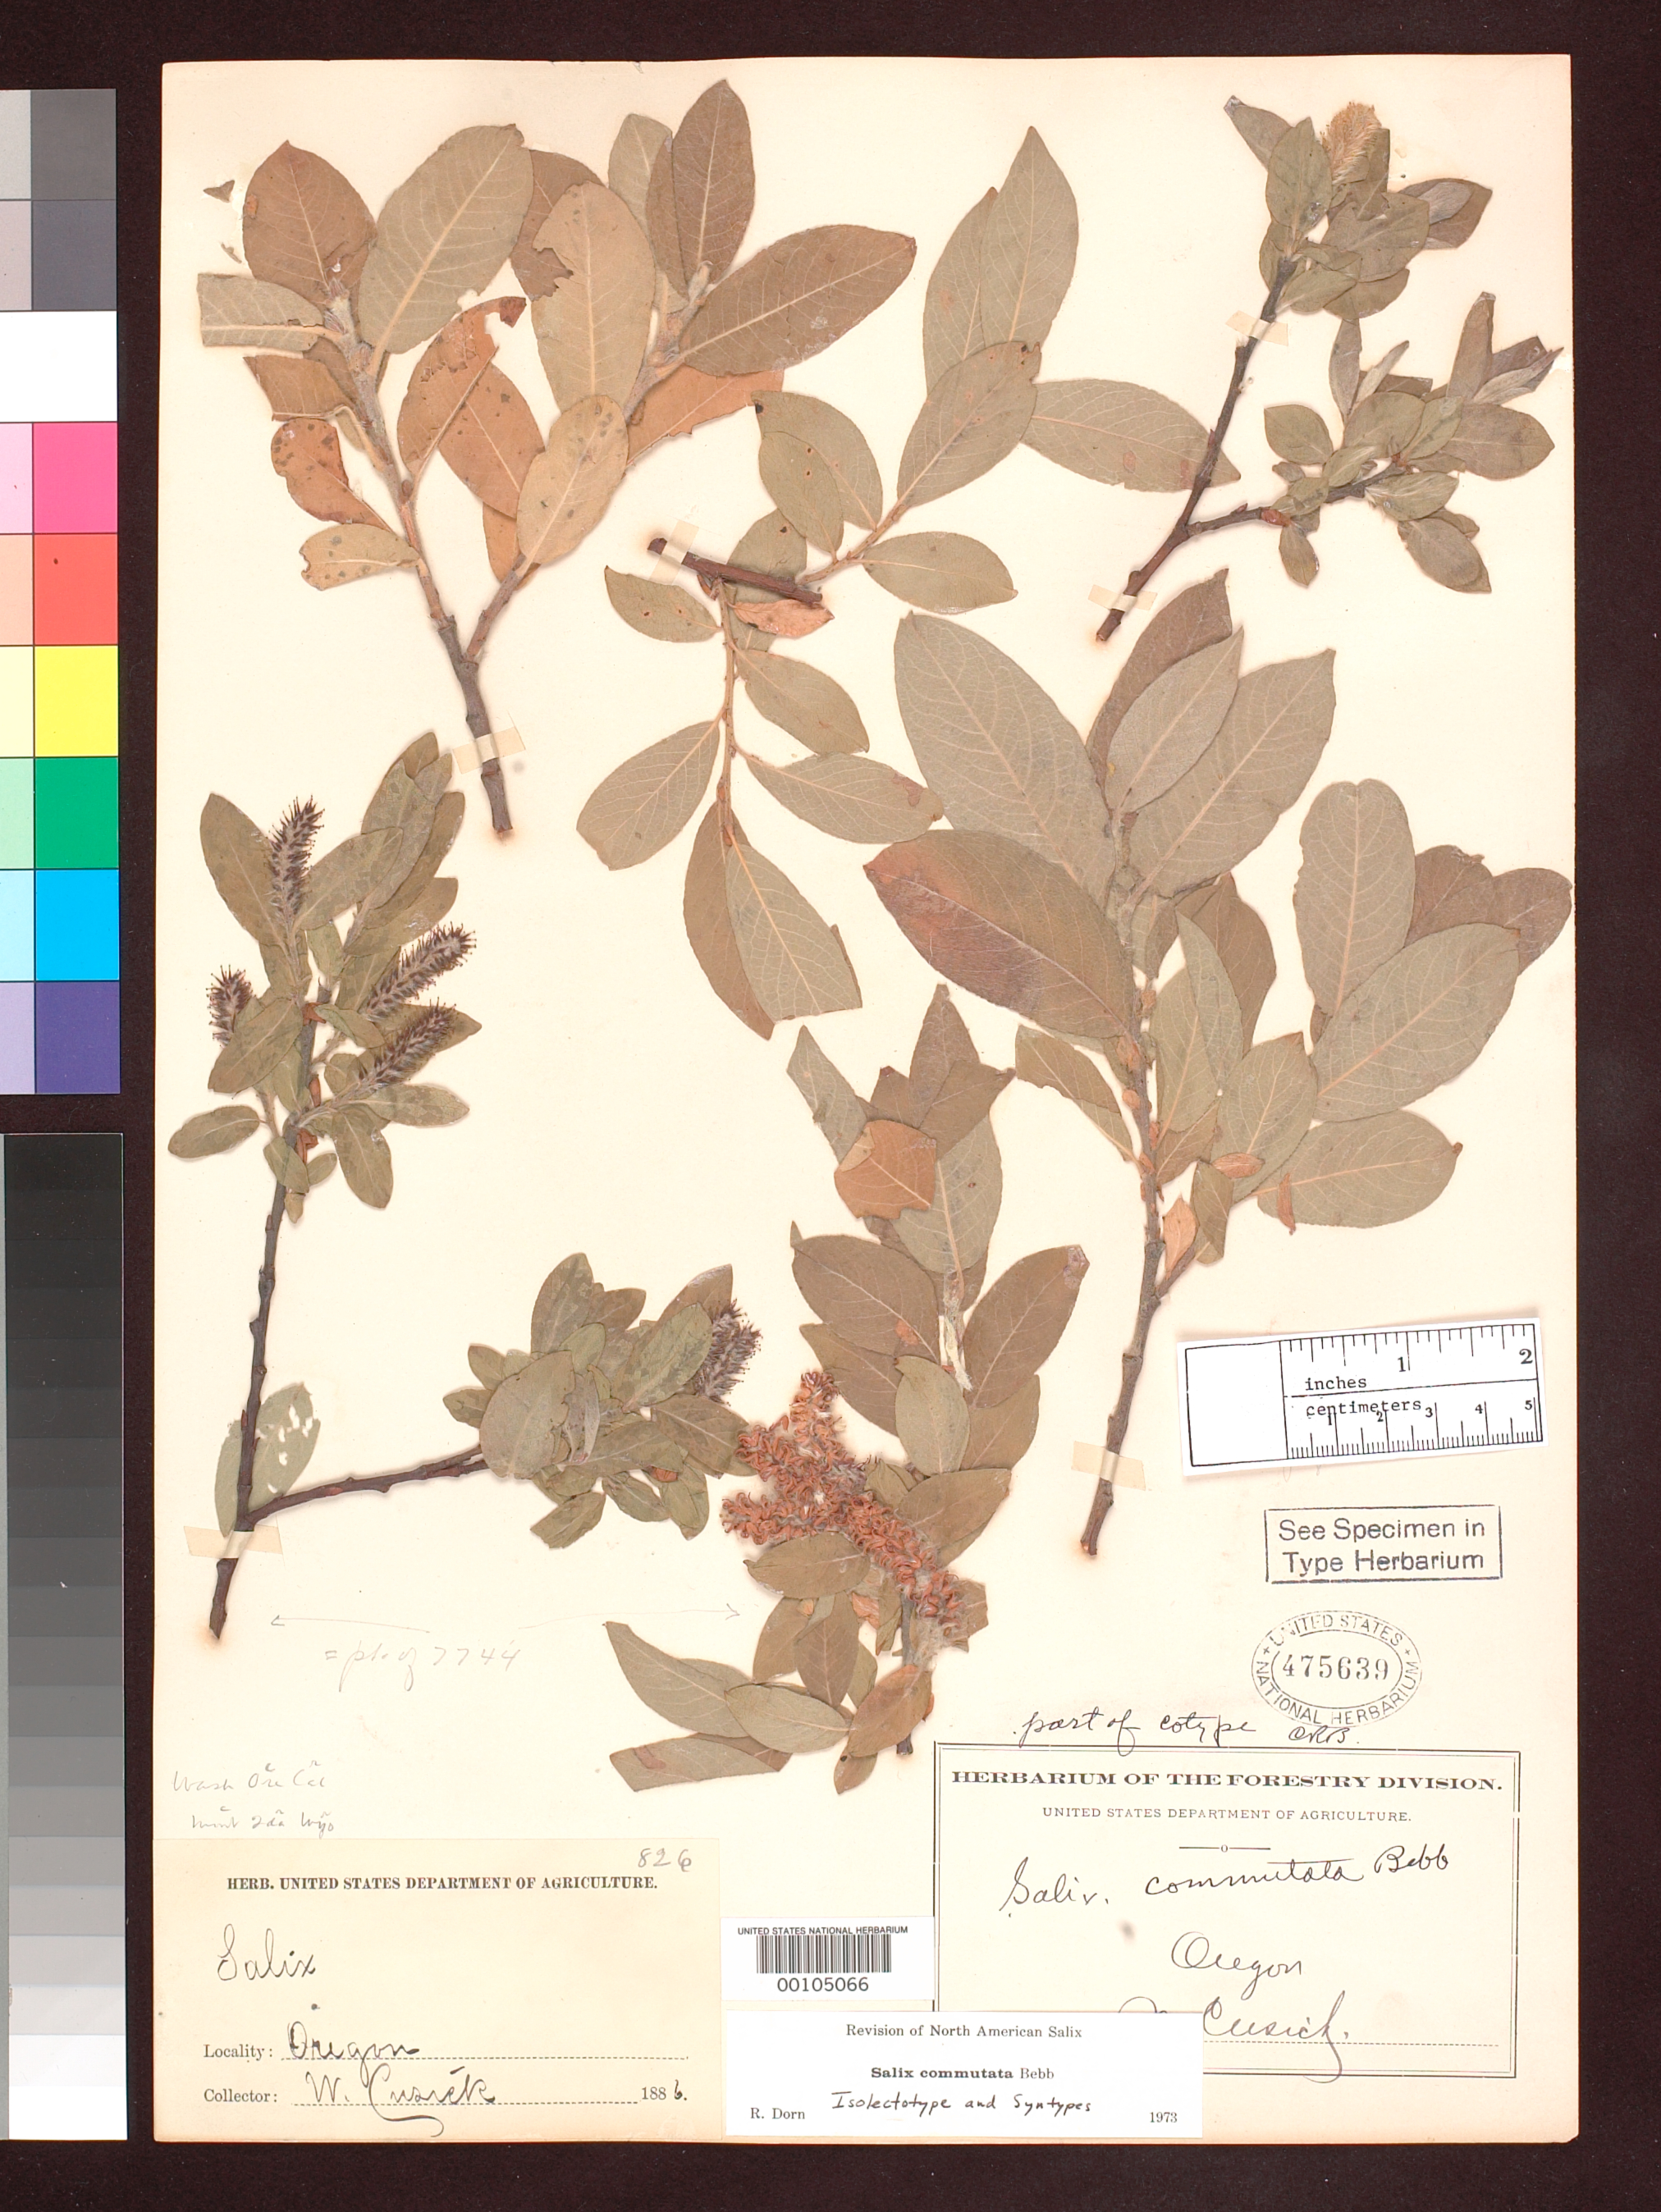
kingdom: Plantae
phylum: Tracheophyta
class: Magnoliopsida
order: Malpighiales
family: Salicaceae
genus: Salix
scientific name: Salix commutata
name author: Bebb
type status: Isolectotype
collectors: W. C. Cusick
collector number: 826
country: United States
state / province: Oregon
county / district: Union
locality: Eagle Creek Mts. near Snake River.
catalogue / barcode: US 475639